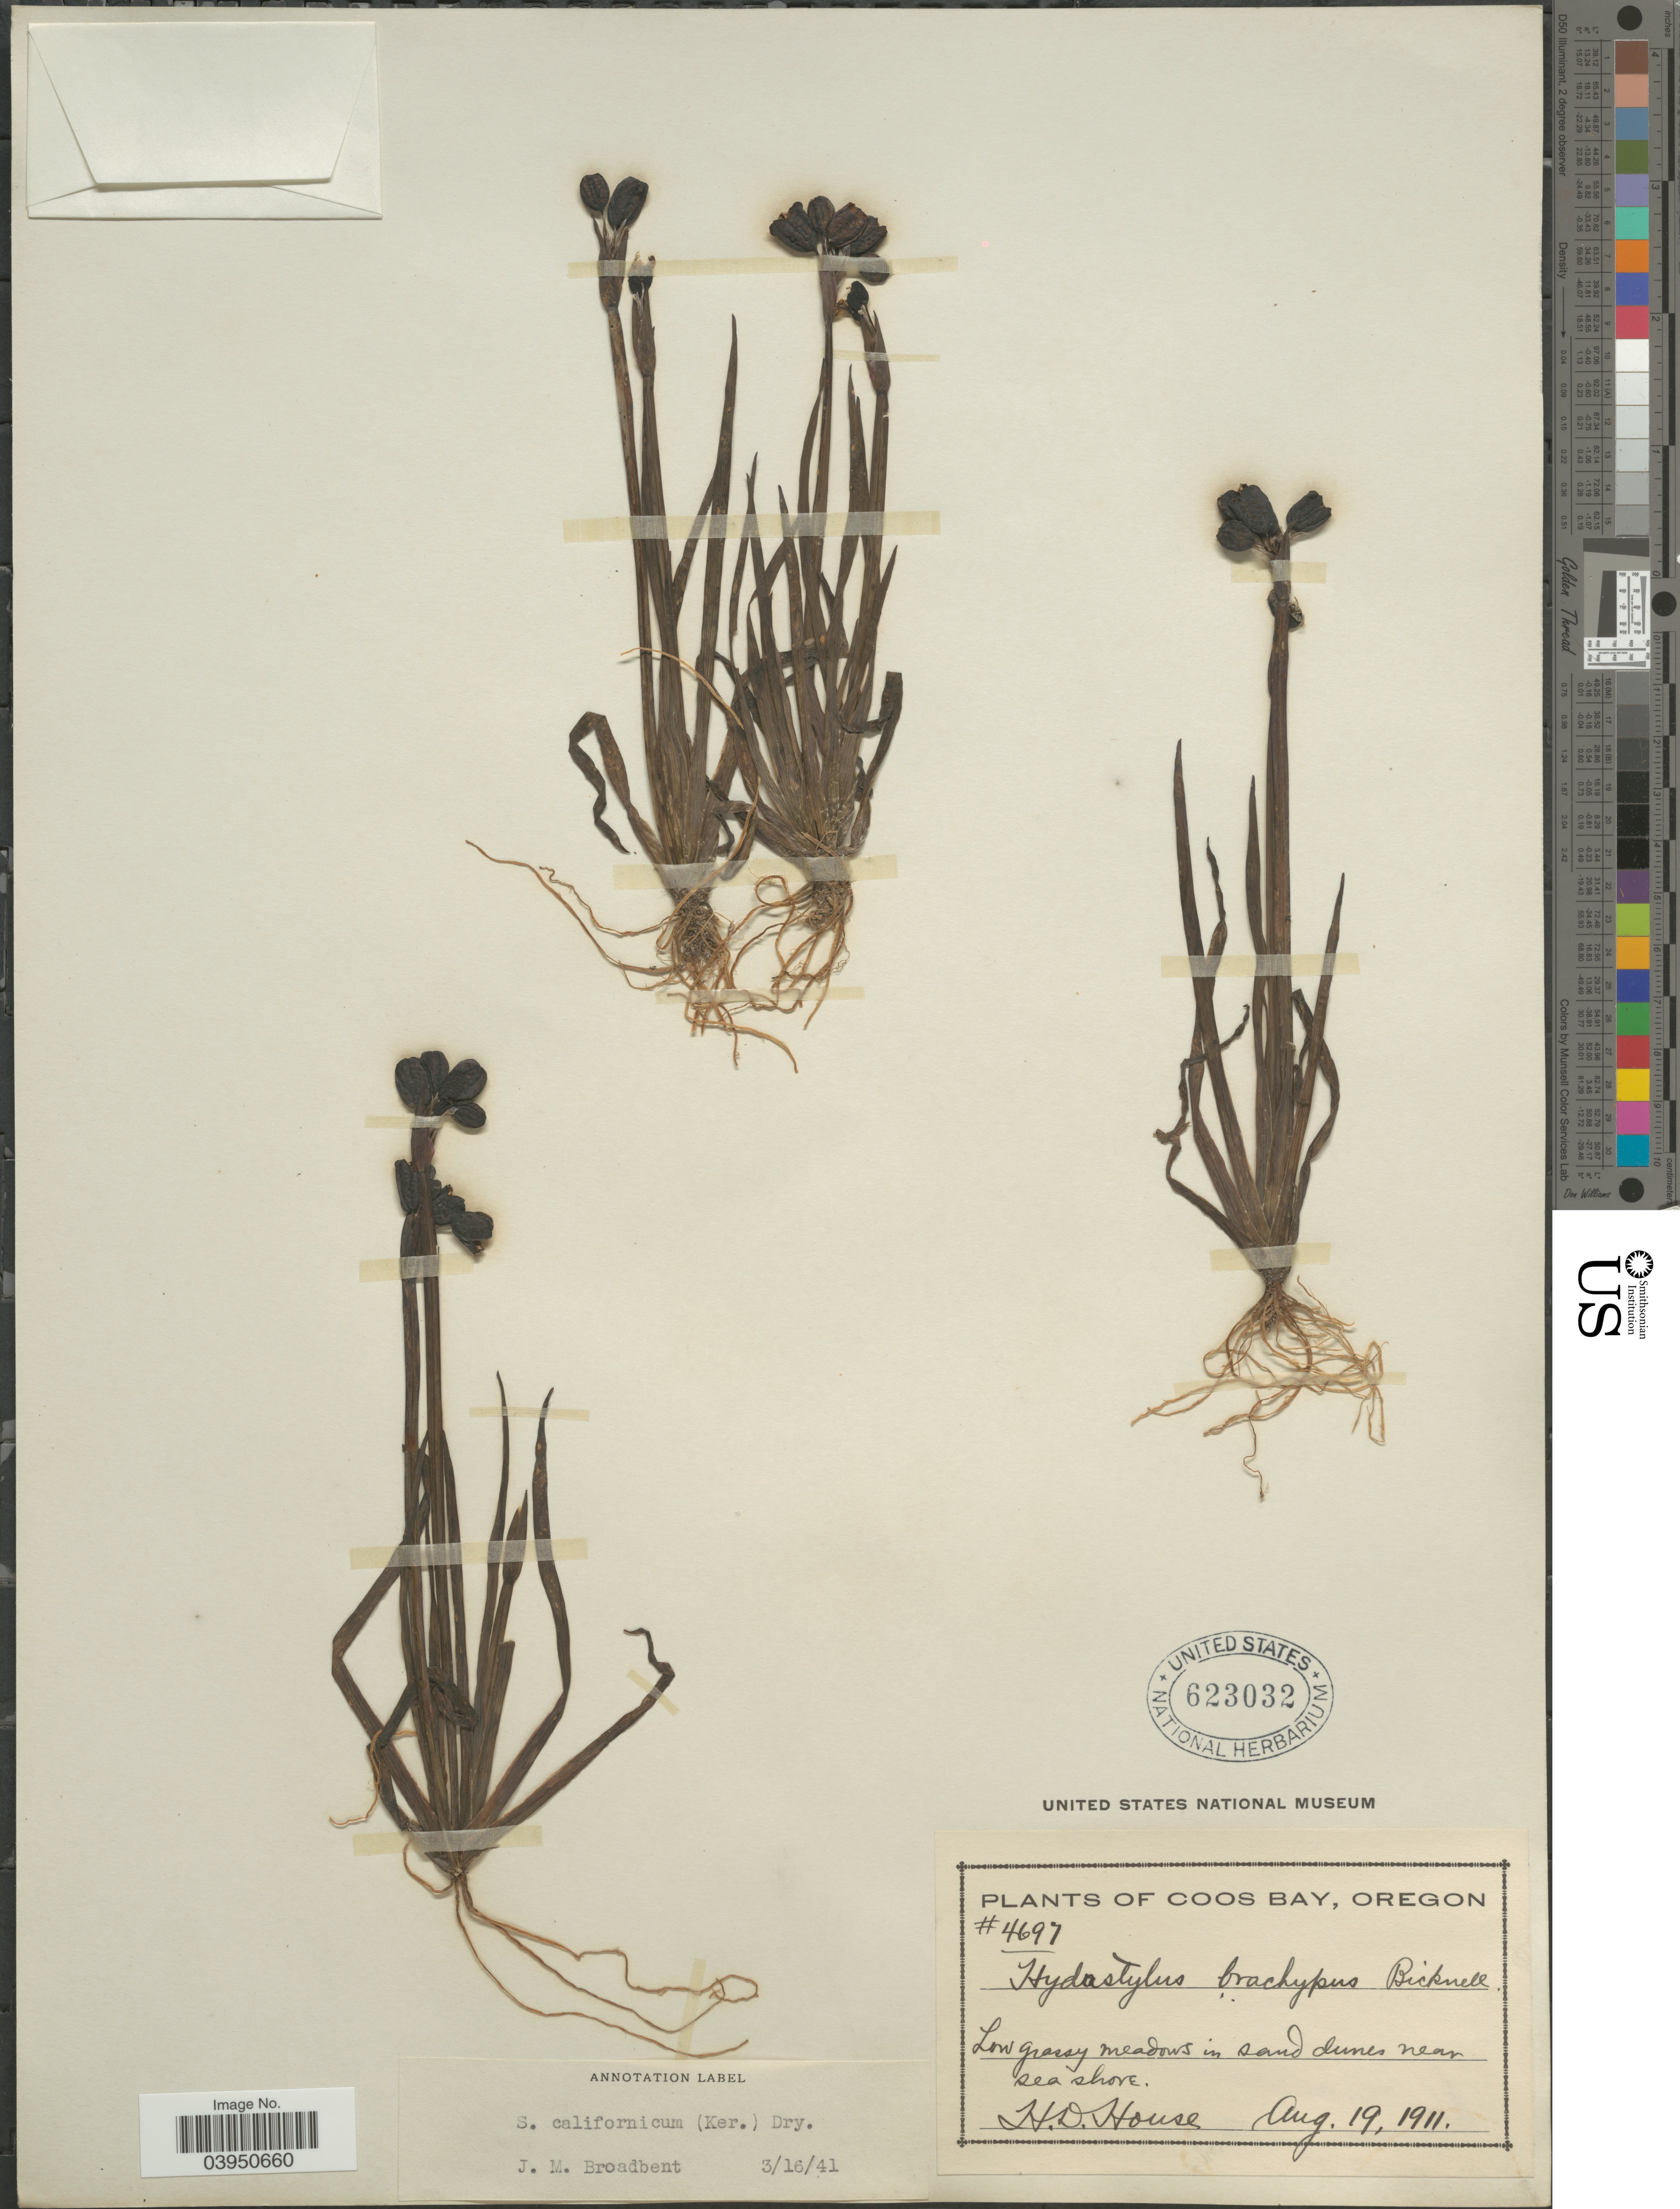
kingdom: Plantae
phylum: Tracheophyta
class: Liliopsida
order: Asparagales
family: Iridaceae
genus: Sisyrinchium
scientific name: Sisyrinchium californicum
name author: (Ker Gawl.) Dryand.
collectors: H. D. House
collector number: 4697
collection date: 1911-08-19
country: United States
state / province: Oregon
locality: Coos Bay. Near sea shore.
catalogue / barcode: US 623032